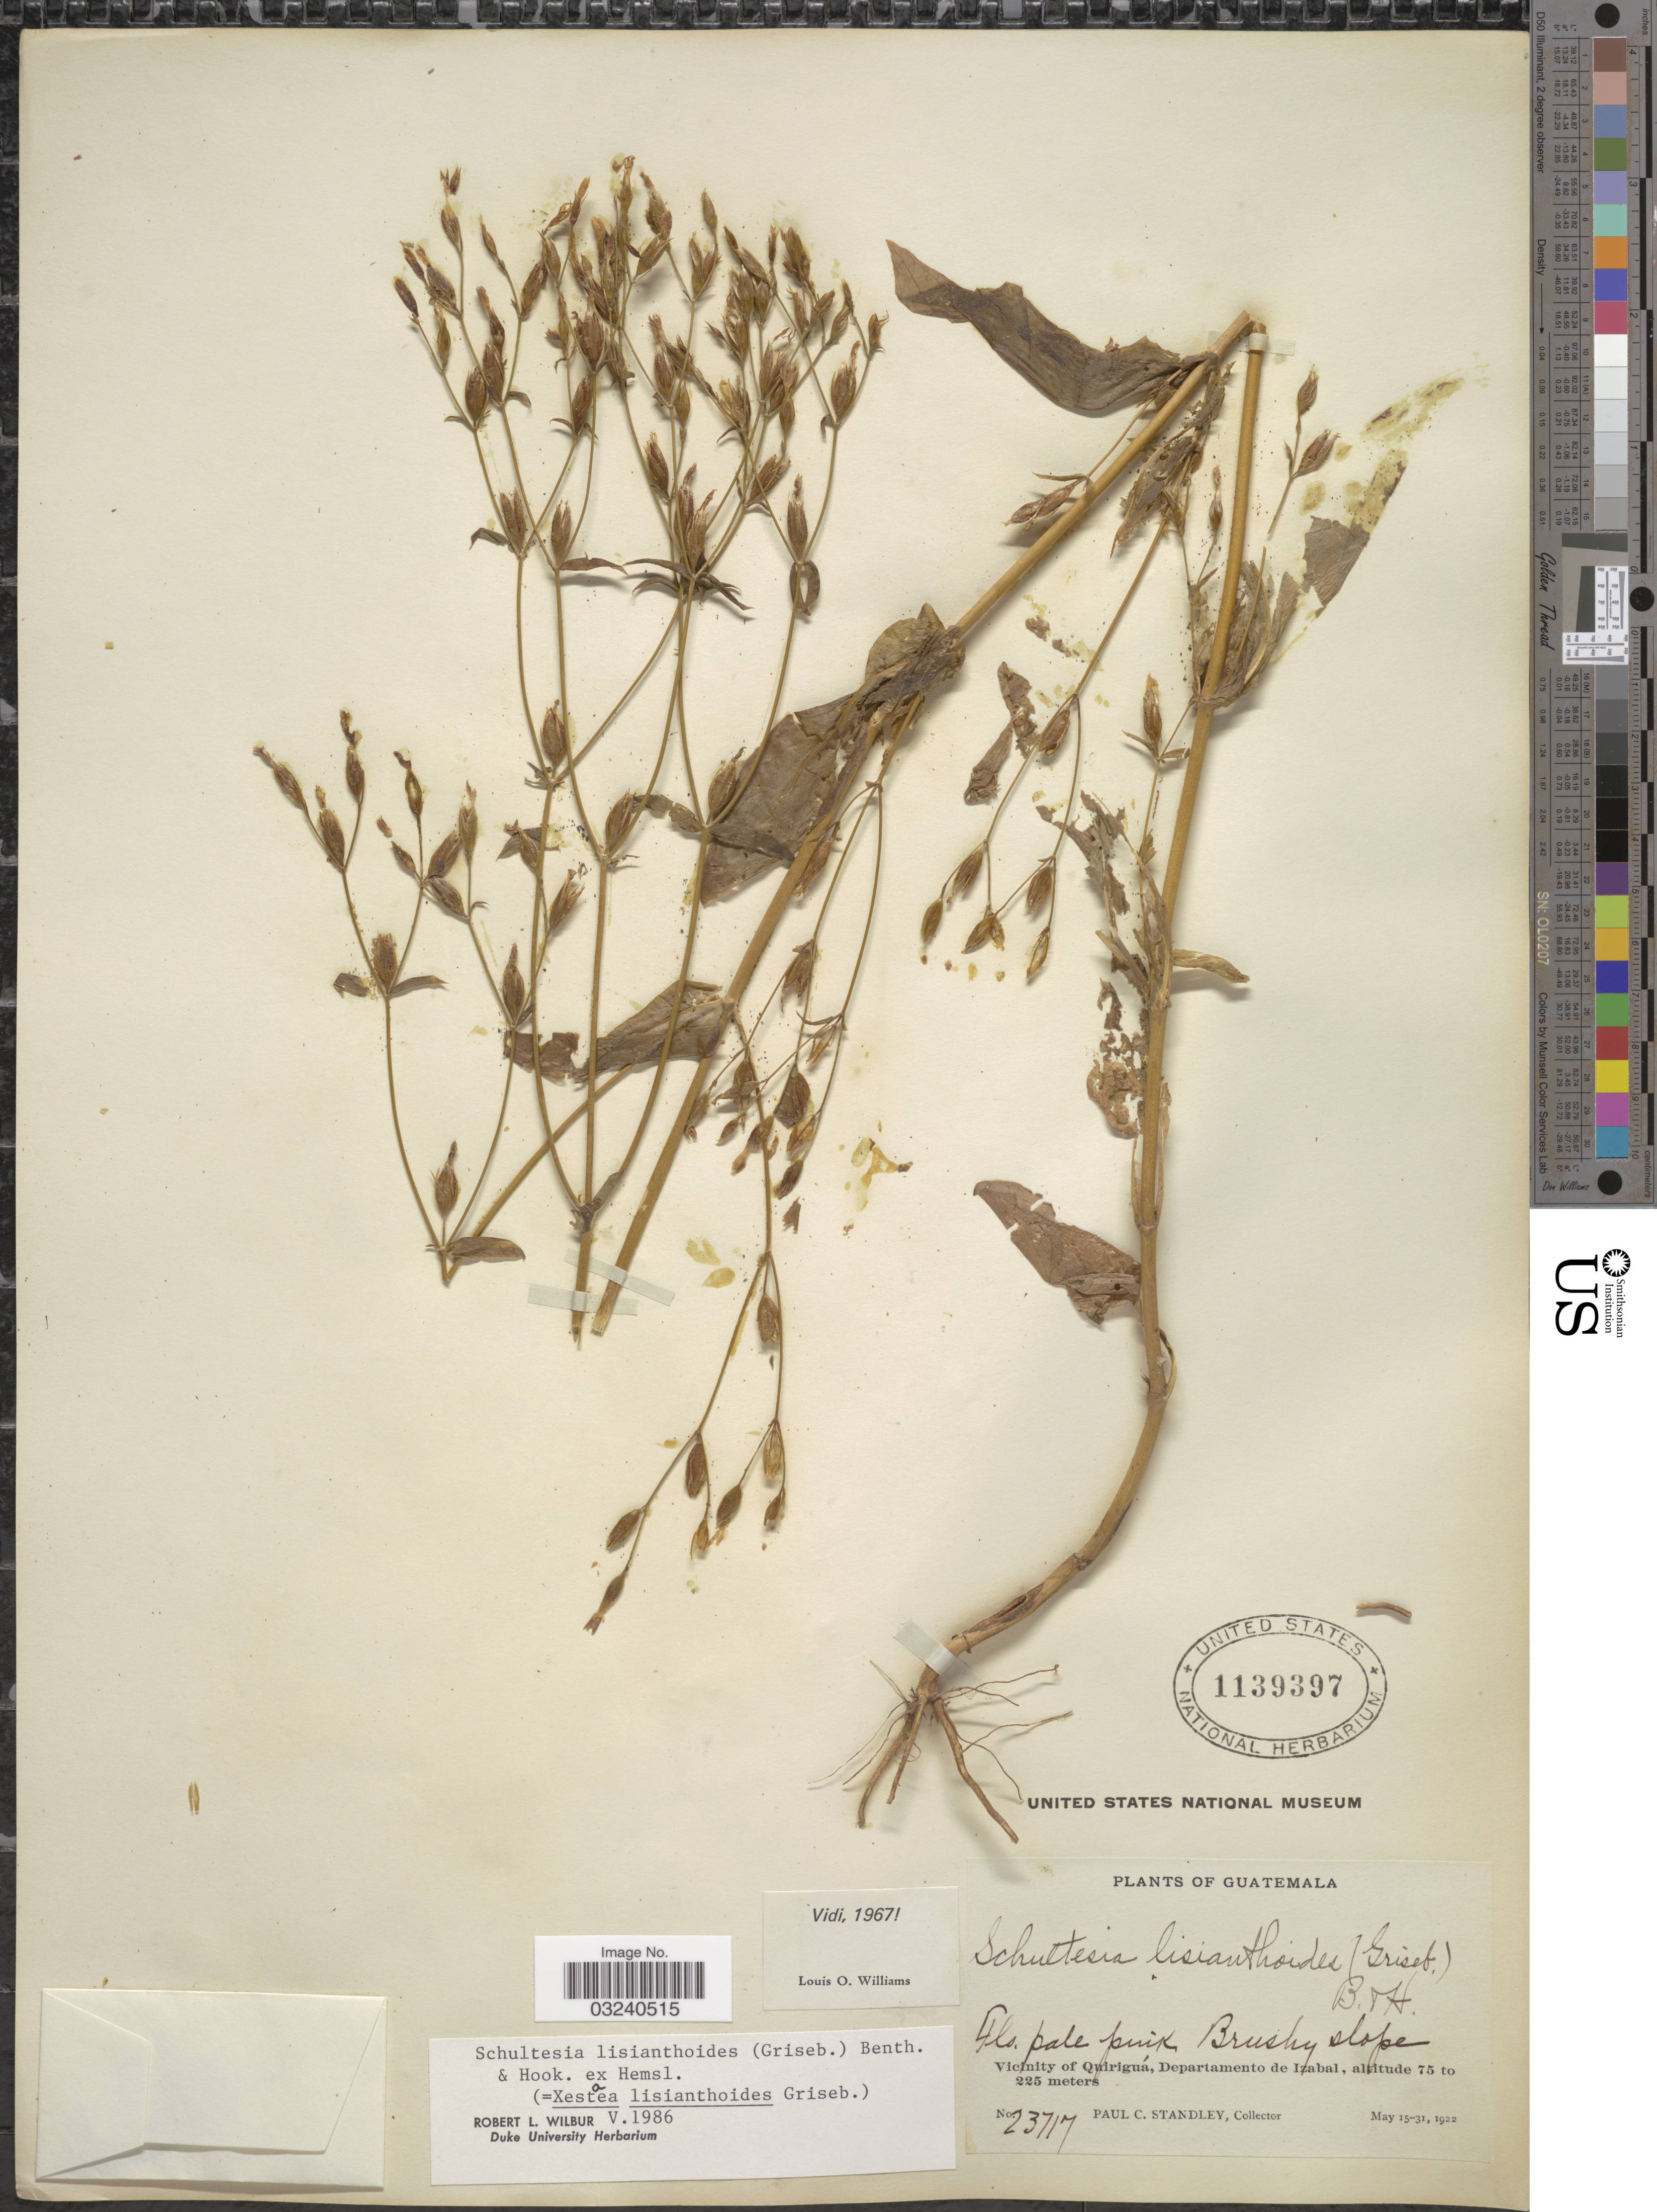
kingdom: Plantae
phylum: Tracheophyta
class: Magnoliopsida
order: Gentianales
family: Gentianaceae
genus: Schultesia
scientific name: Schultesia lisianthoides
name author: (Griseb.) Benth. & Hook. f. ex Hemsl.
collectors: P. C. Standley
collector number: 23717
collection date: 1922-05-15/1922-05-31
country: Guatemala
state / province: Izabal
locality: Vicinity of Quiriguá, Departamento de Izabal.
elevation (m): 75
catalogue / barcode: US 1139397